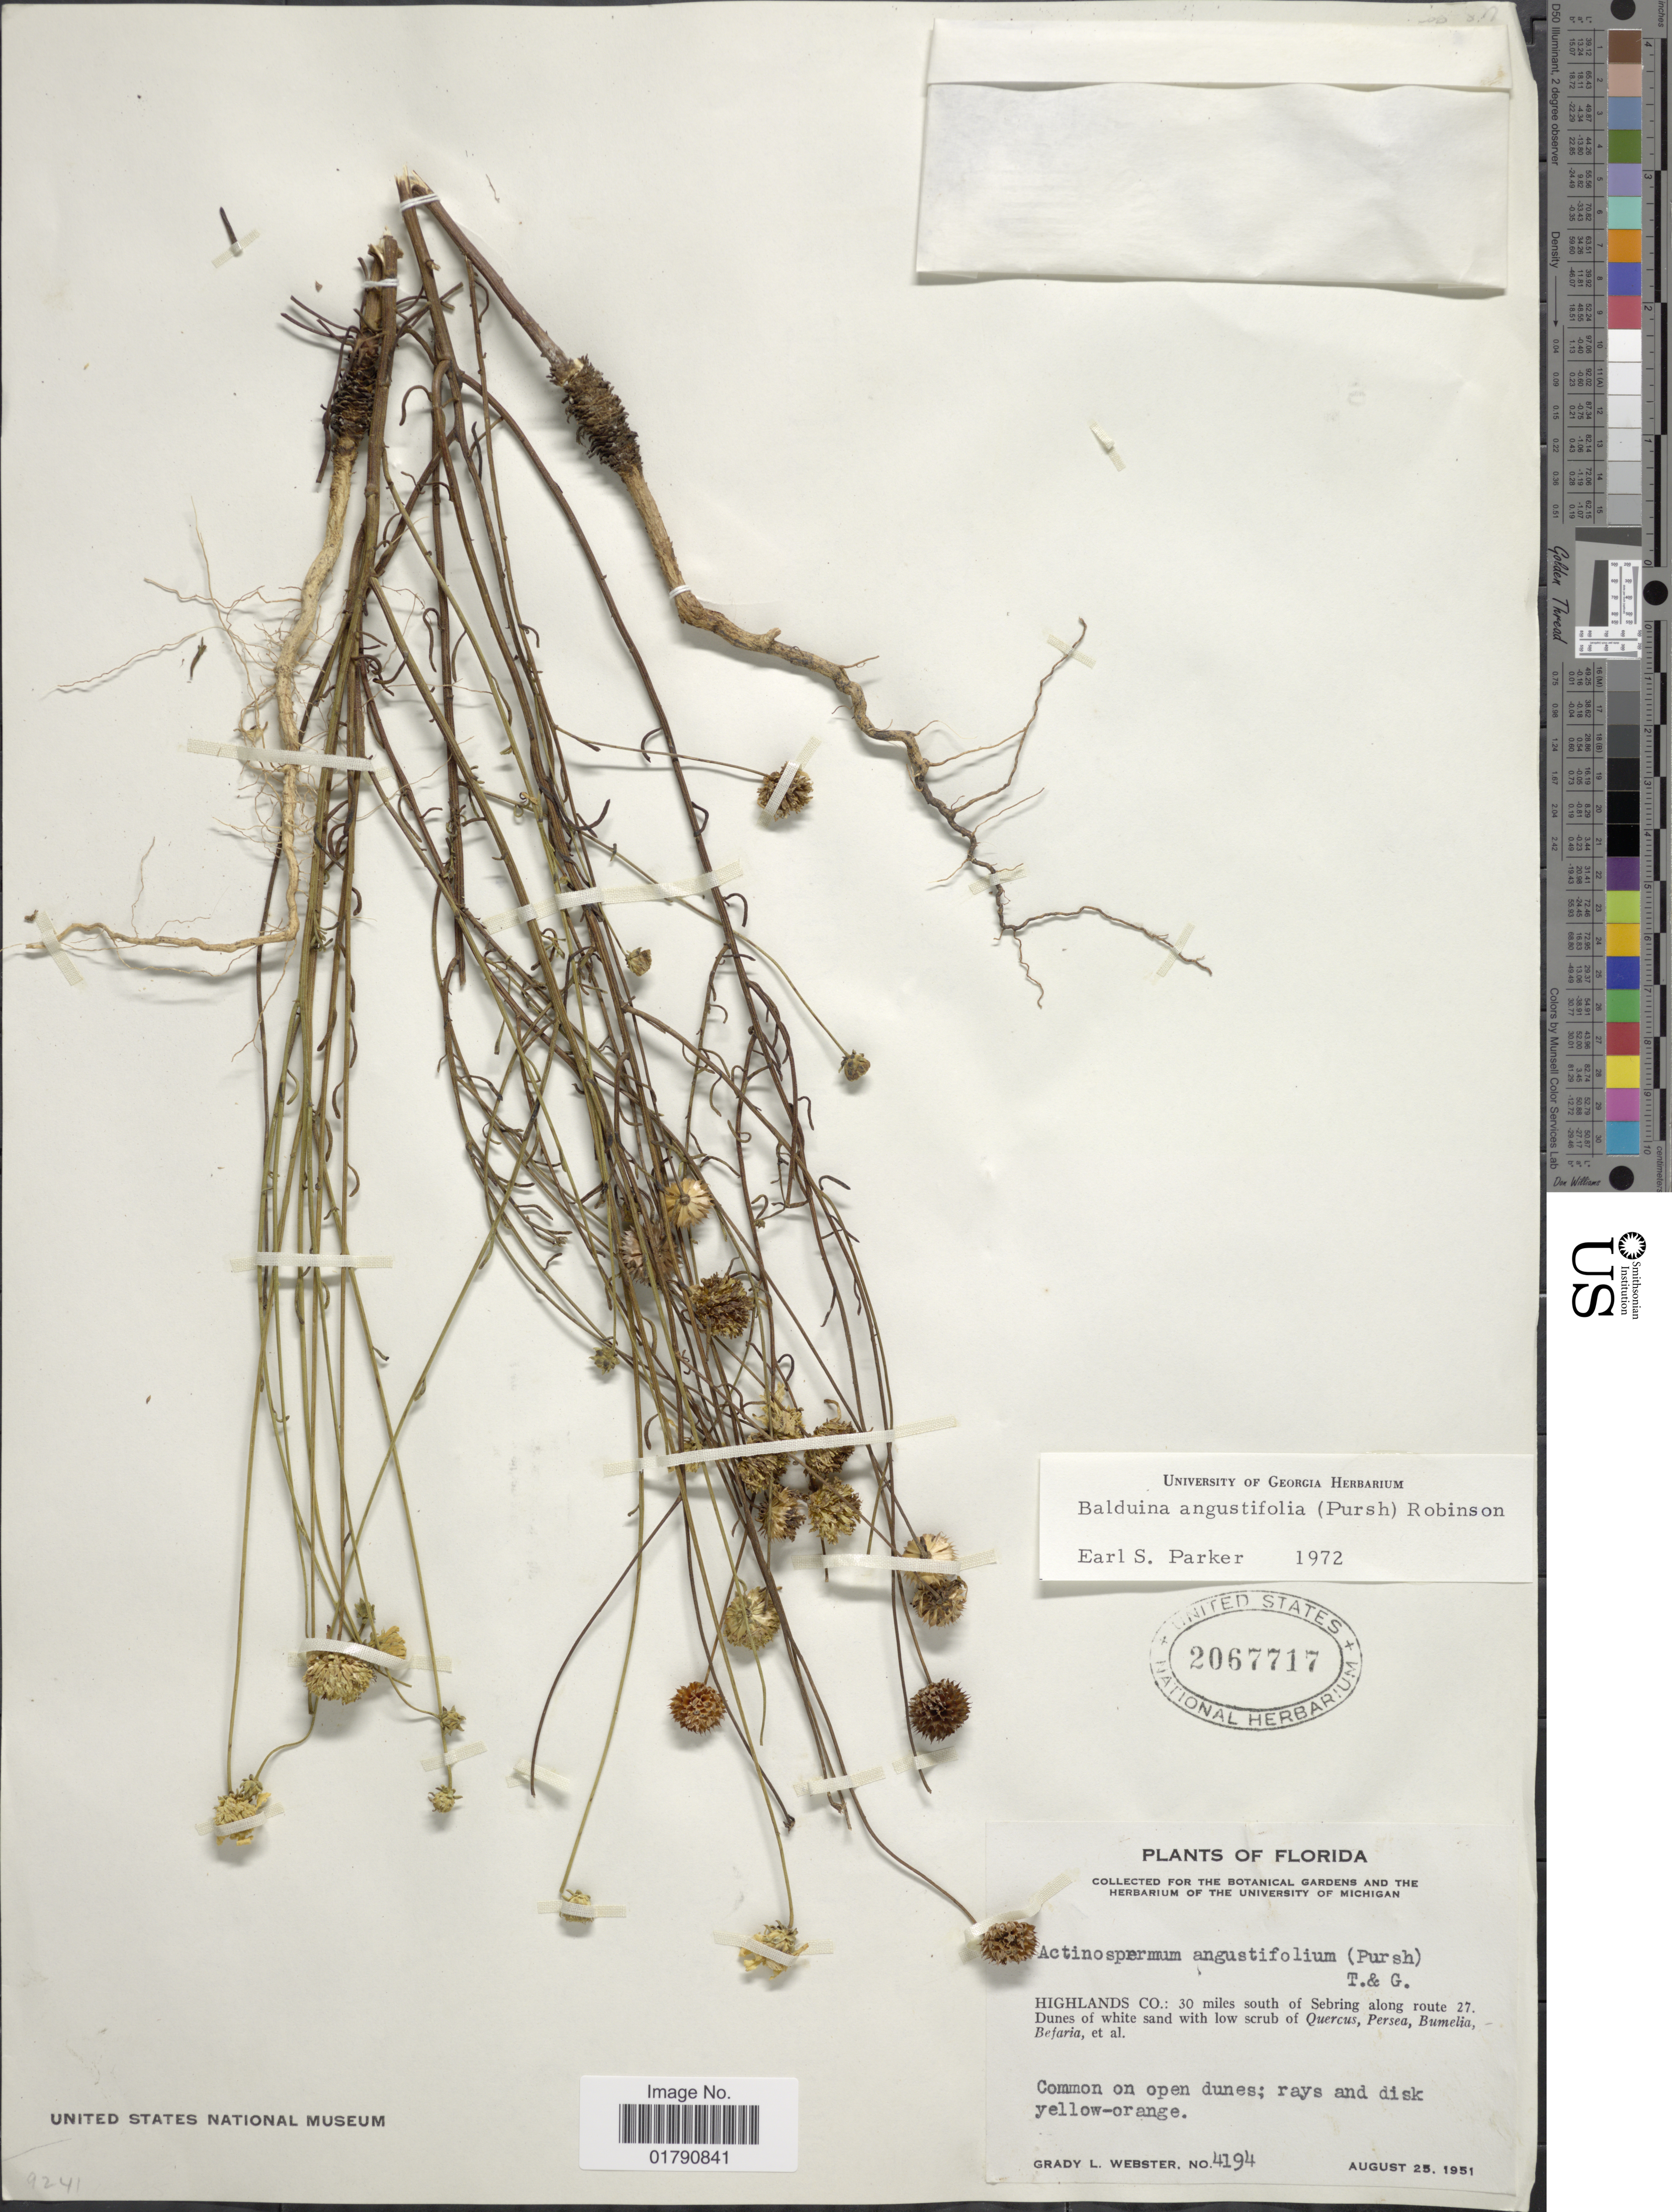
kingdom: Plantae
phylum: Tracheophyta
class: Magnoliopsida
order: Asterales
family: Asteraceae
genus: Balduina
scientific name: Balduina angustifolia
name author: (Pursh) B.L. Rob.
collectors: G. L. Webster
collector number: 4194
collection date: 1951-08-25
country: United States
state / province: Florida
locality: Highlands Co., 30 miles south of Sebring along route 27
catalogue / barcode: US 2067717